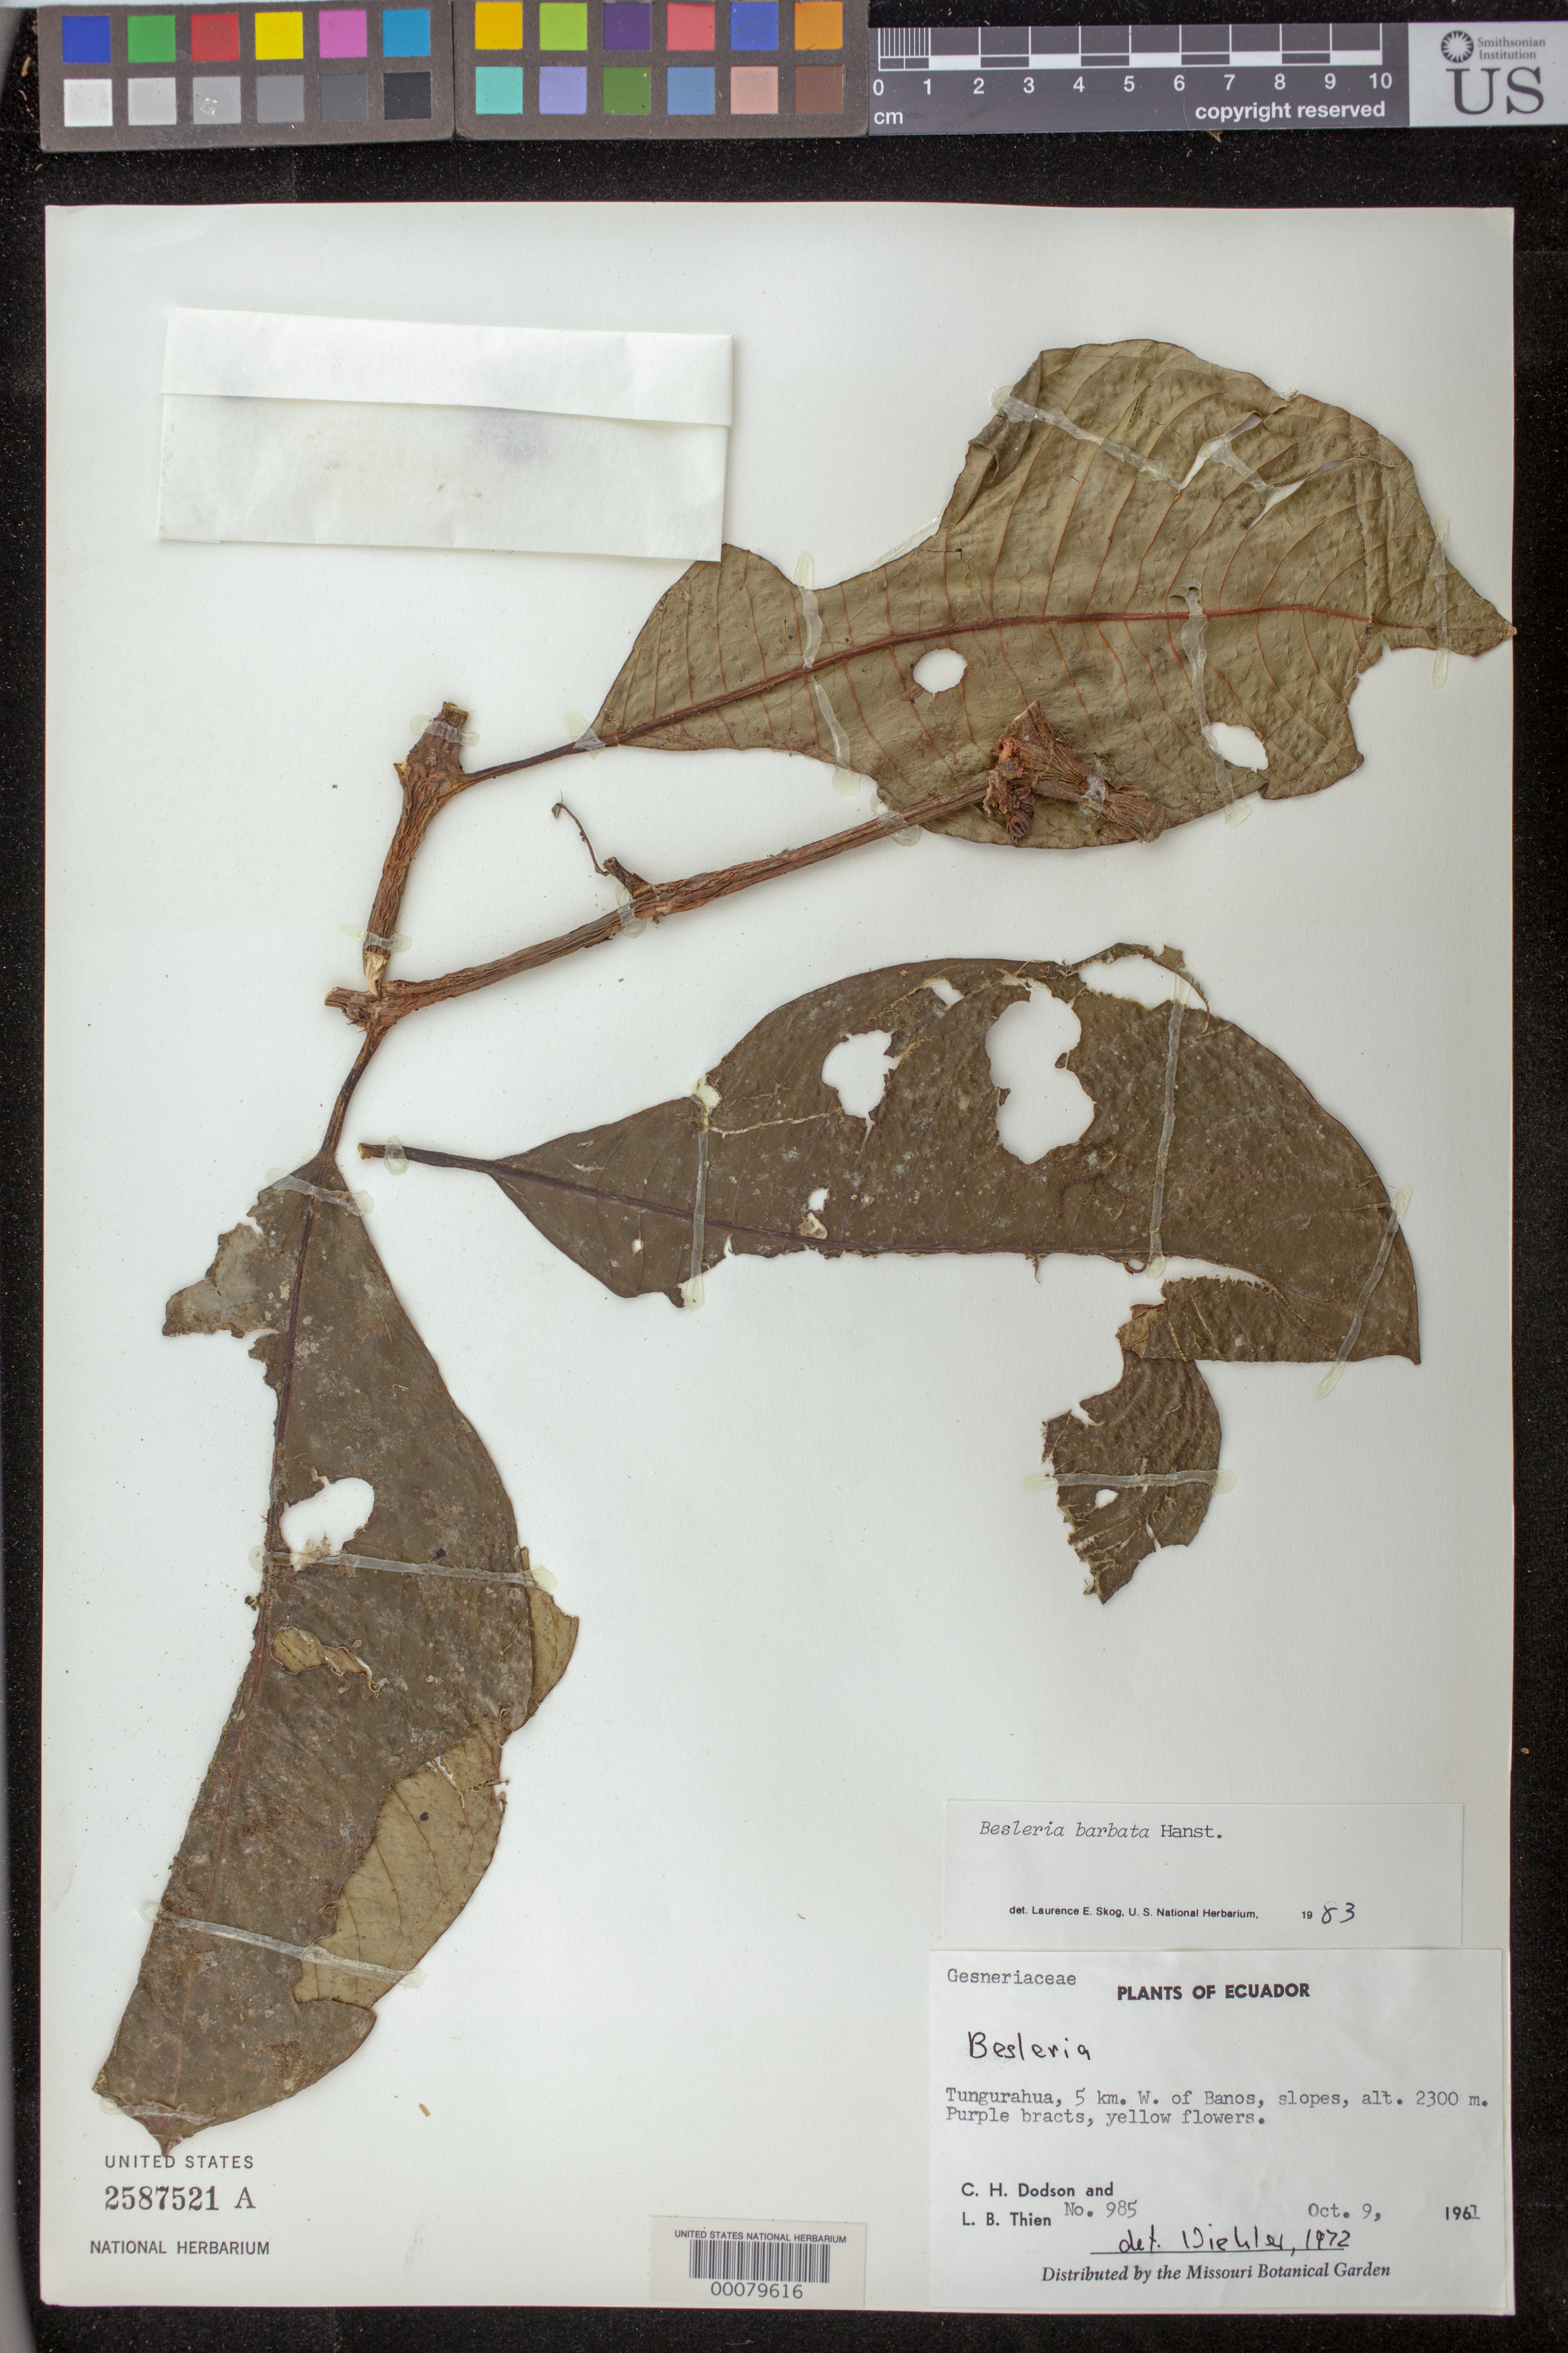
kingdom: Plantae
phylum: Tracheophyta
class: Magnoliopsida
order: Lamiales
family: Gesneriaceae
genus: Besleria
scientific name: Besleria barbata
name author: (Poepp.) Hanst.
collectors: C. H. Dodson & L. Thien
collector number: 985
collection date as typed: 09 Oct 1961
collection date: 1961-10-09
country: Ecuador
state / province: Tungurahua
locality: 5 km W of Banos, slopes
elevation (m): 2300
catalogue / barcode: US 2587521A